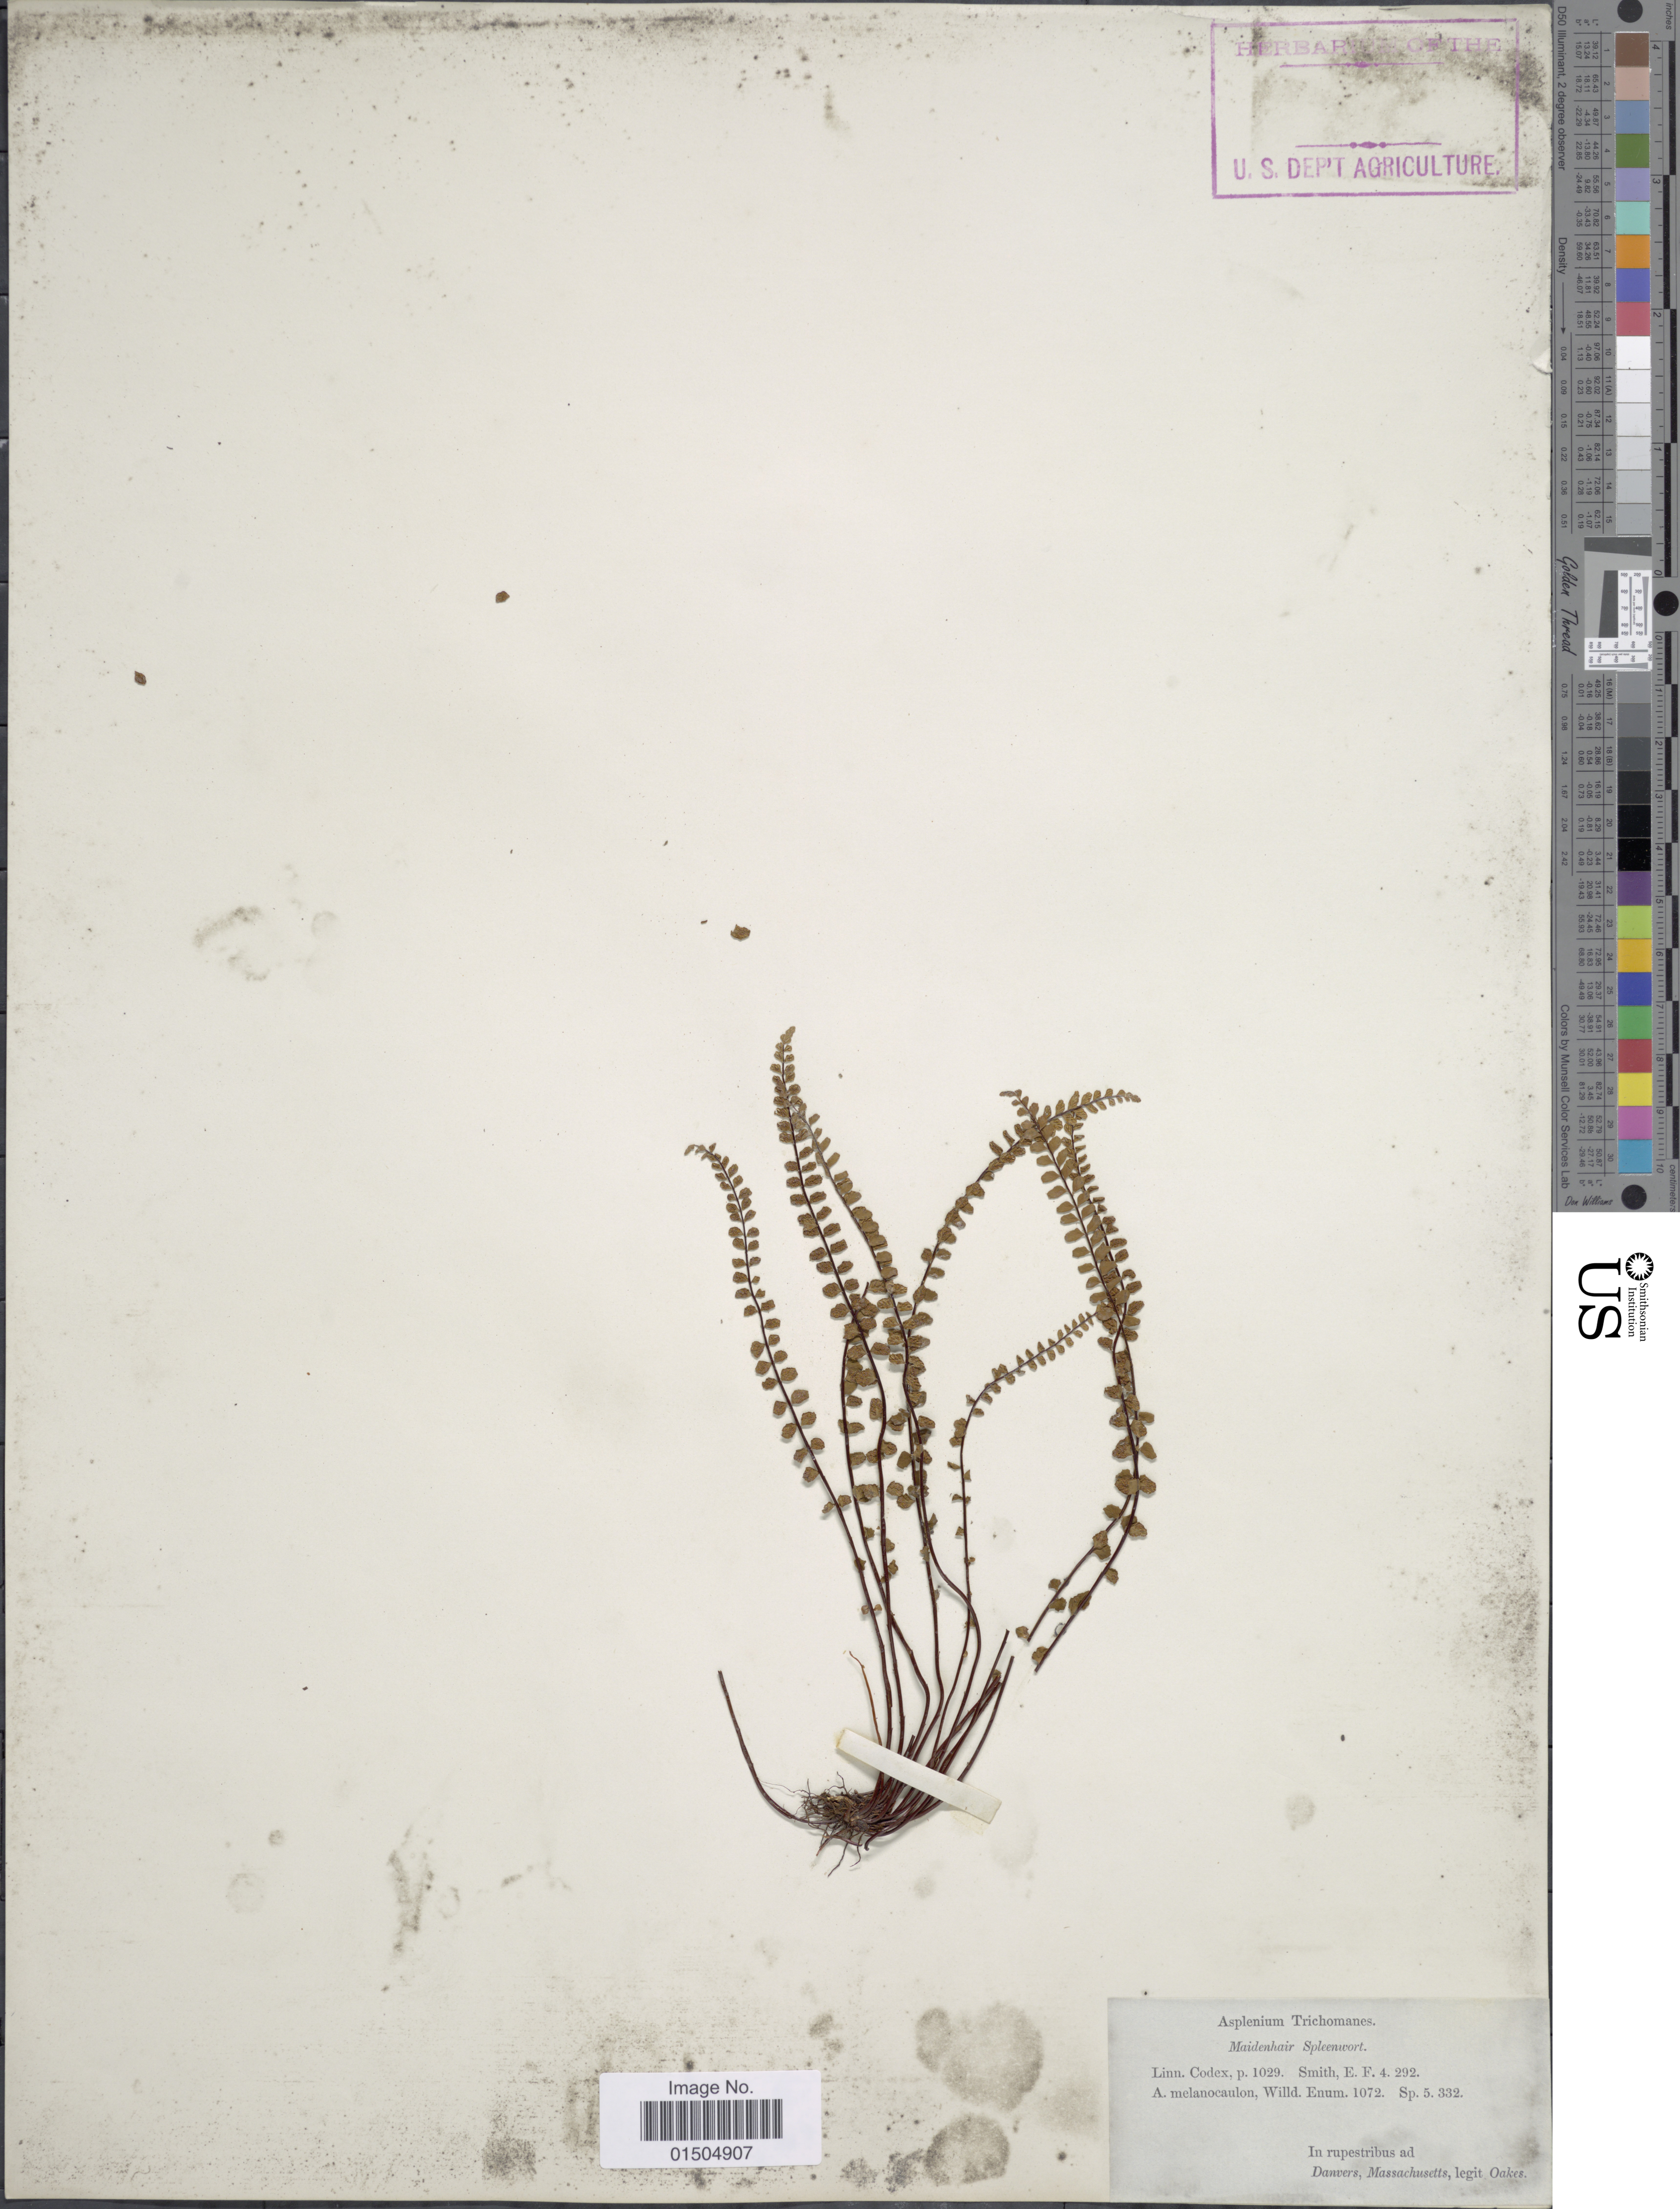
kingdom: Plantae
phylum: Tracheophyta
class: Polypodiopsida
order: Polypodiales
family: Aspleniaceae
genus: Asplenium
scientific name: Asplenium trichomanes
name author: L.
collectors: -. Oakes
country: United States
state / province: Massachusetts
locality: In rupestribus ad Danvers.